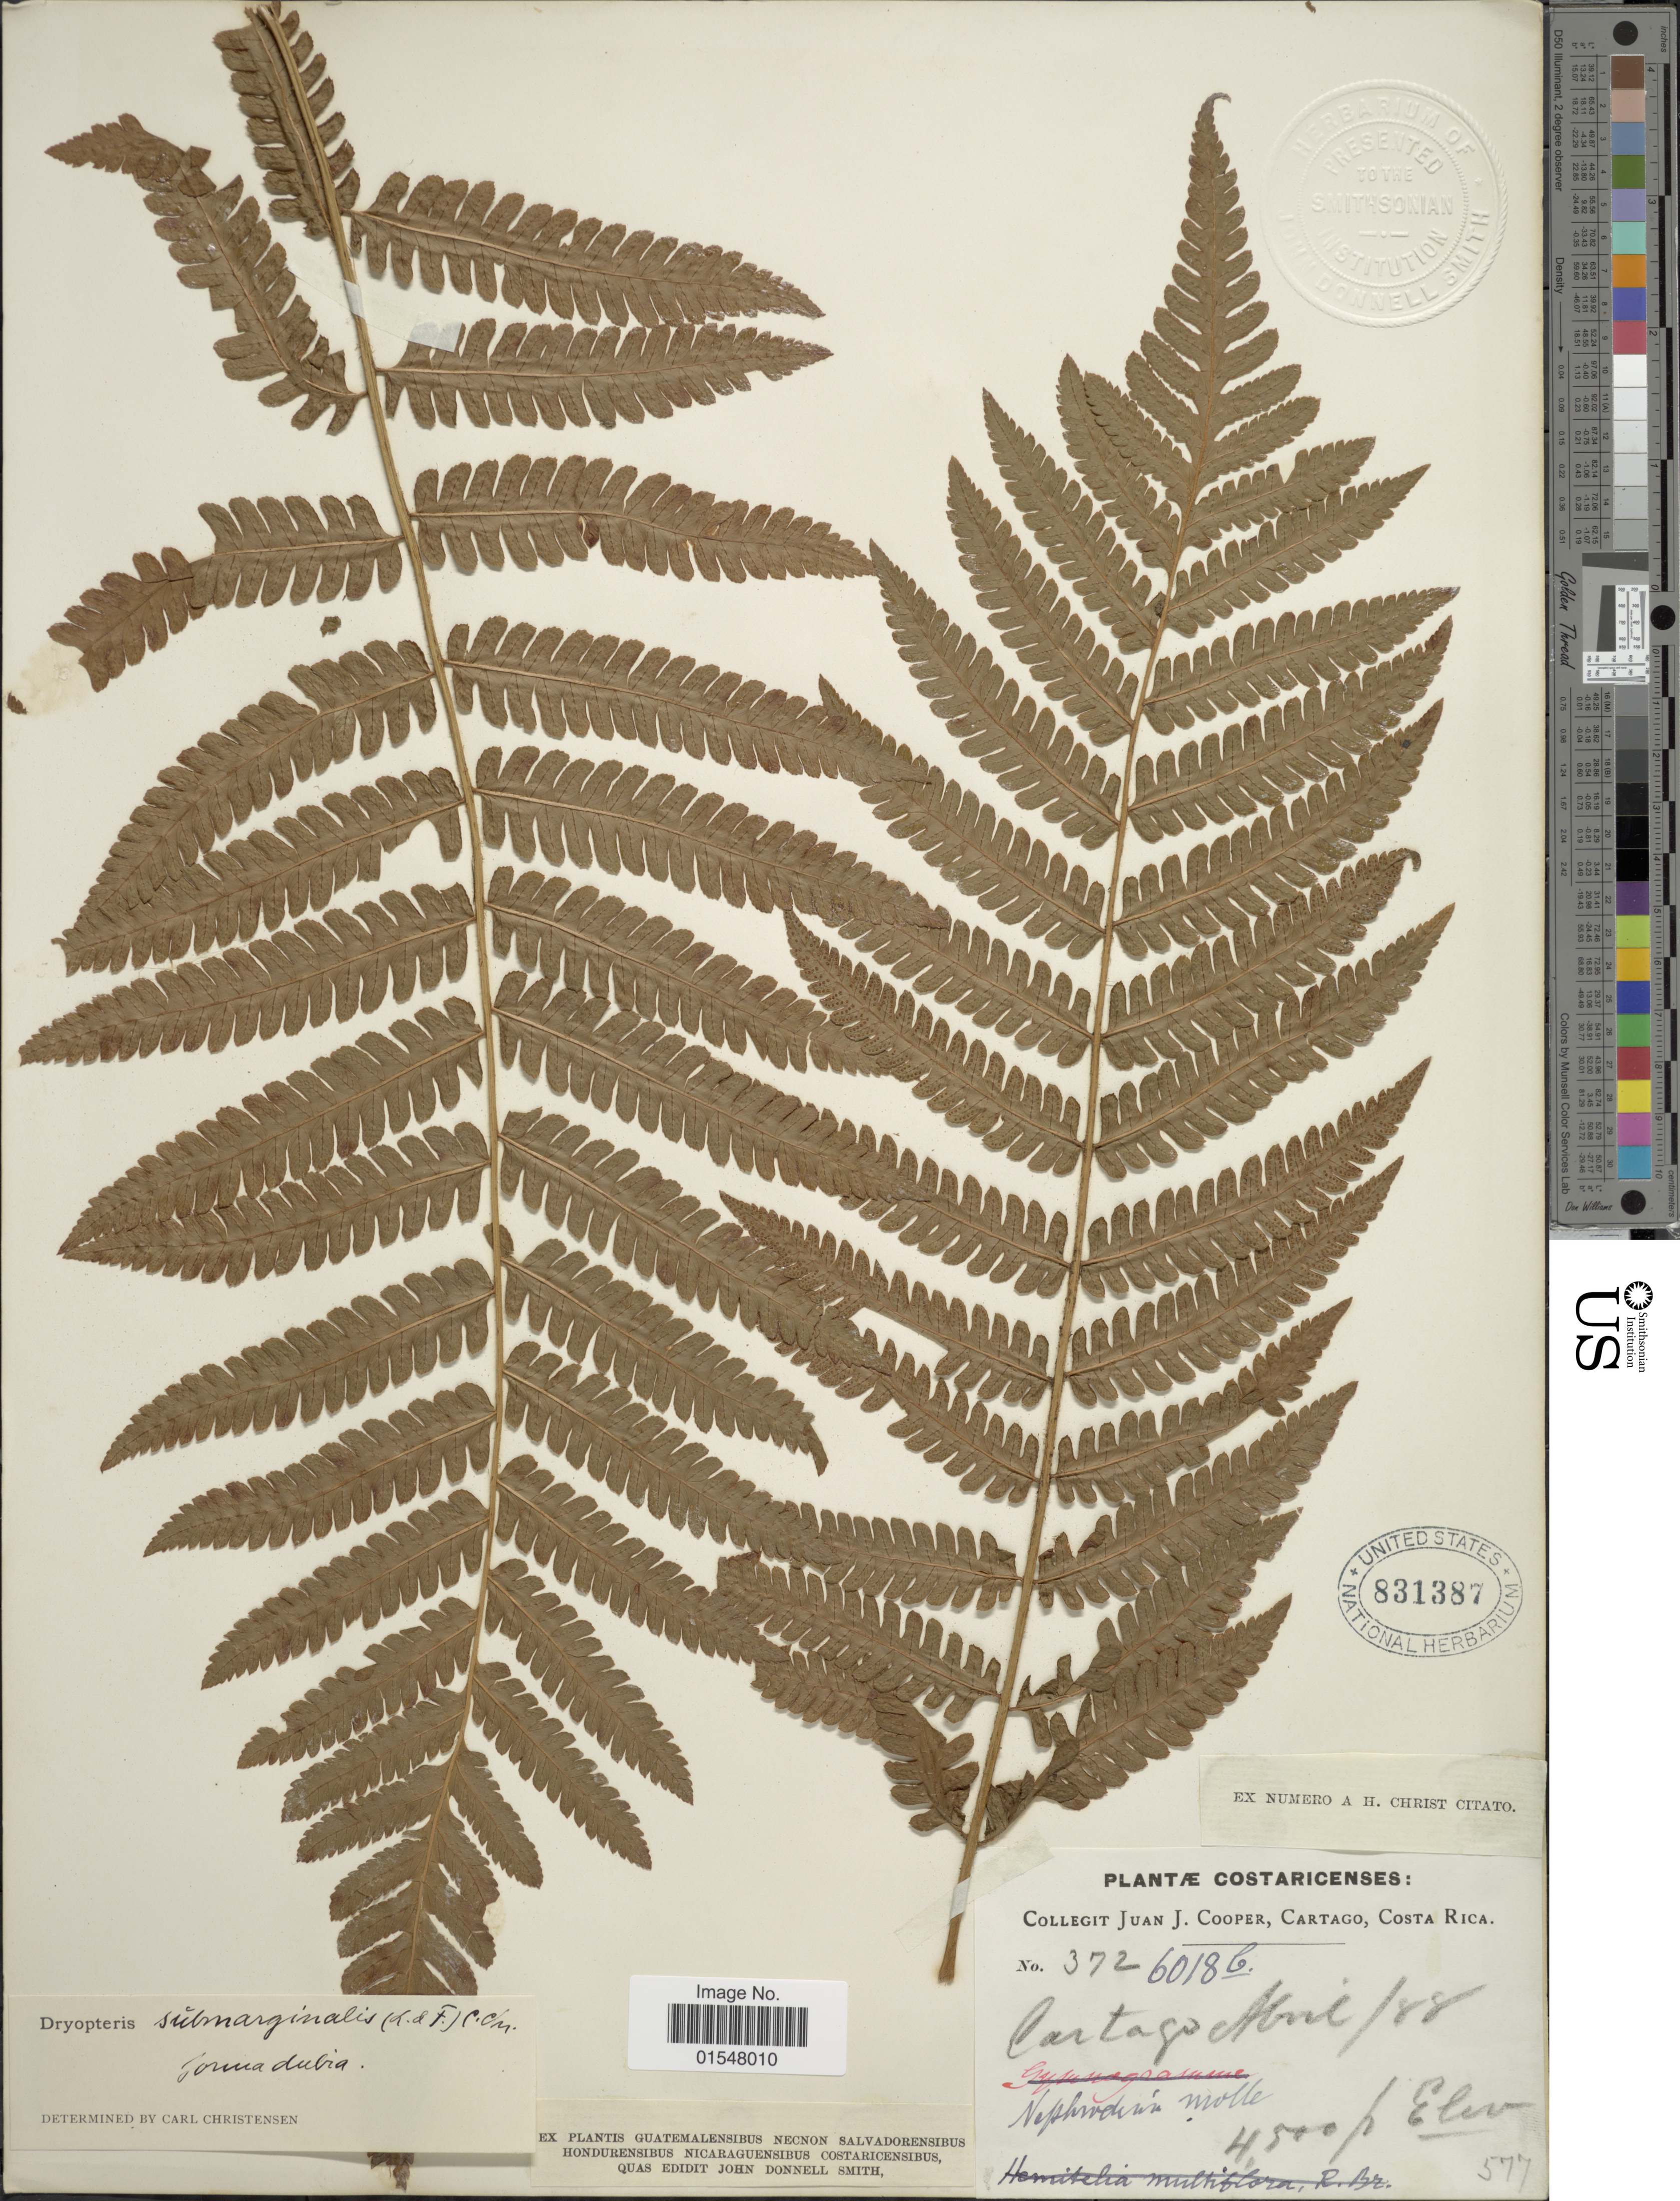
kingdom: Plantae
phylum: Tracheophyta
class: Polypodiopsida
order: Polypodiales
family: Dryopteridaceae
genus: Ctenitis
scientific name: Ctenitis submarginalis f. caripensis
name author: (Humb. & Bonpl. ex Willd.) Lellinger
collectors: J. J. Cooper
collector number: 372 / 6018b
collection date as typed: Transcribed d/m/y: /4/88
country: Costa Rica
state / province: Cartago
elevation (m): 1372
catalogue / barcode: US 831387